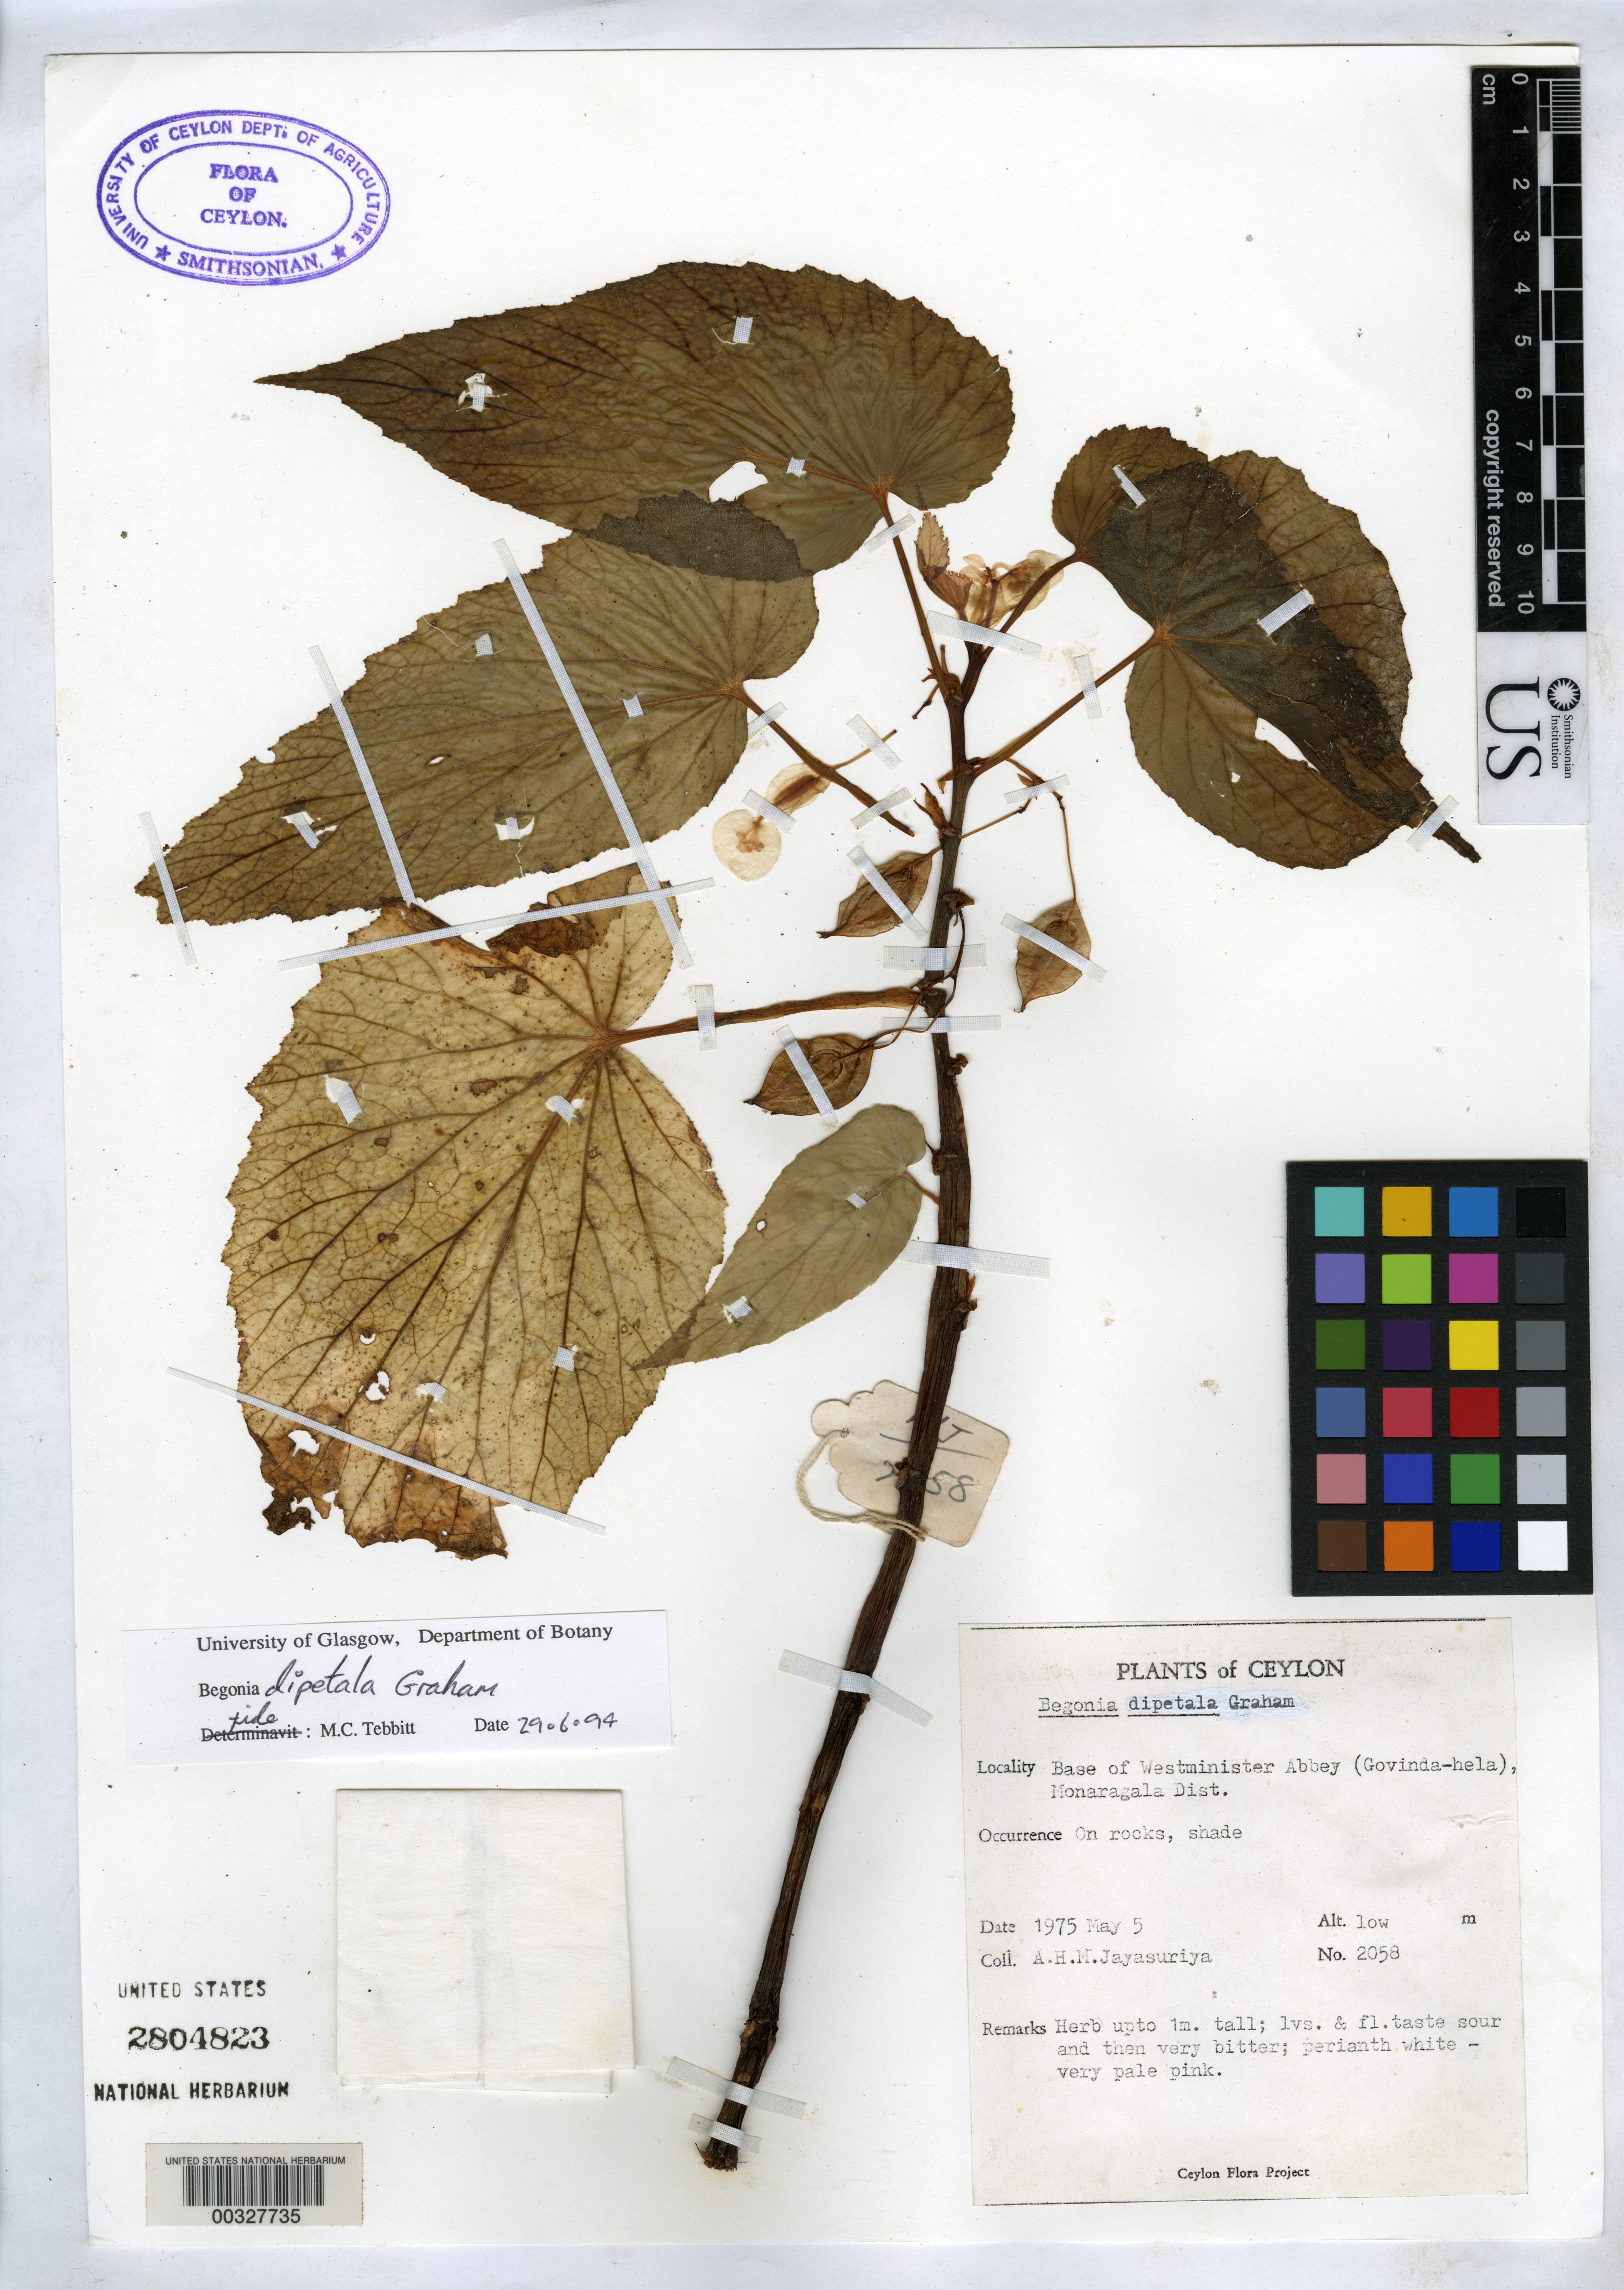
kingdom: Plantae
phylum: Tracheophyta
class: Magnoliopsida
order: Cucurbitales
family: Begoniaceae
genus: Begonia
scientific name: Begonia dipetala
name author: Graham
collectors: A. H. Jayasuriya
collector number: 2058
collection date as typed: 05 May 1975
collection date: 1975-05-05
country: Sri Lanka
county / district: Moneragala Dist.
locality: Base of westminister abbey, govinda-hela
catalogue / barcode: US 2804823